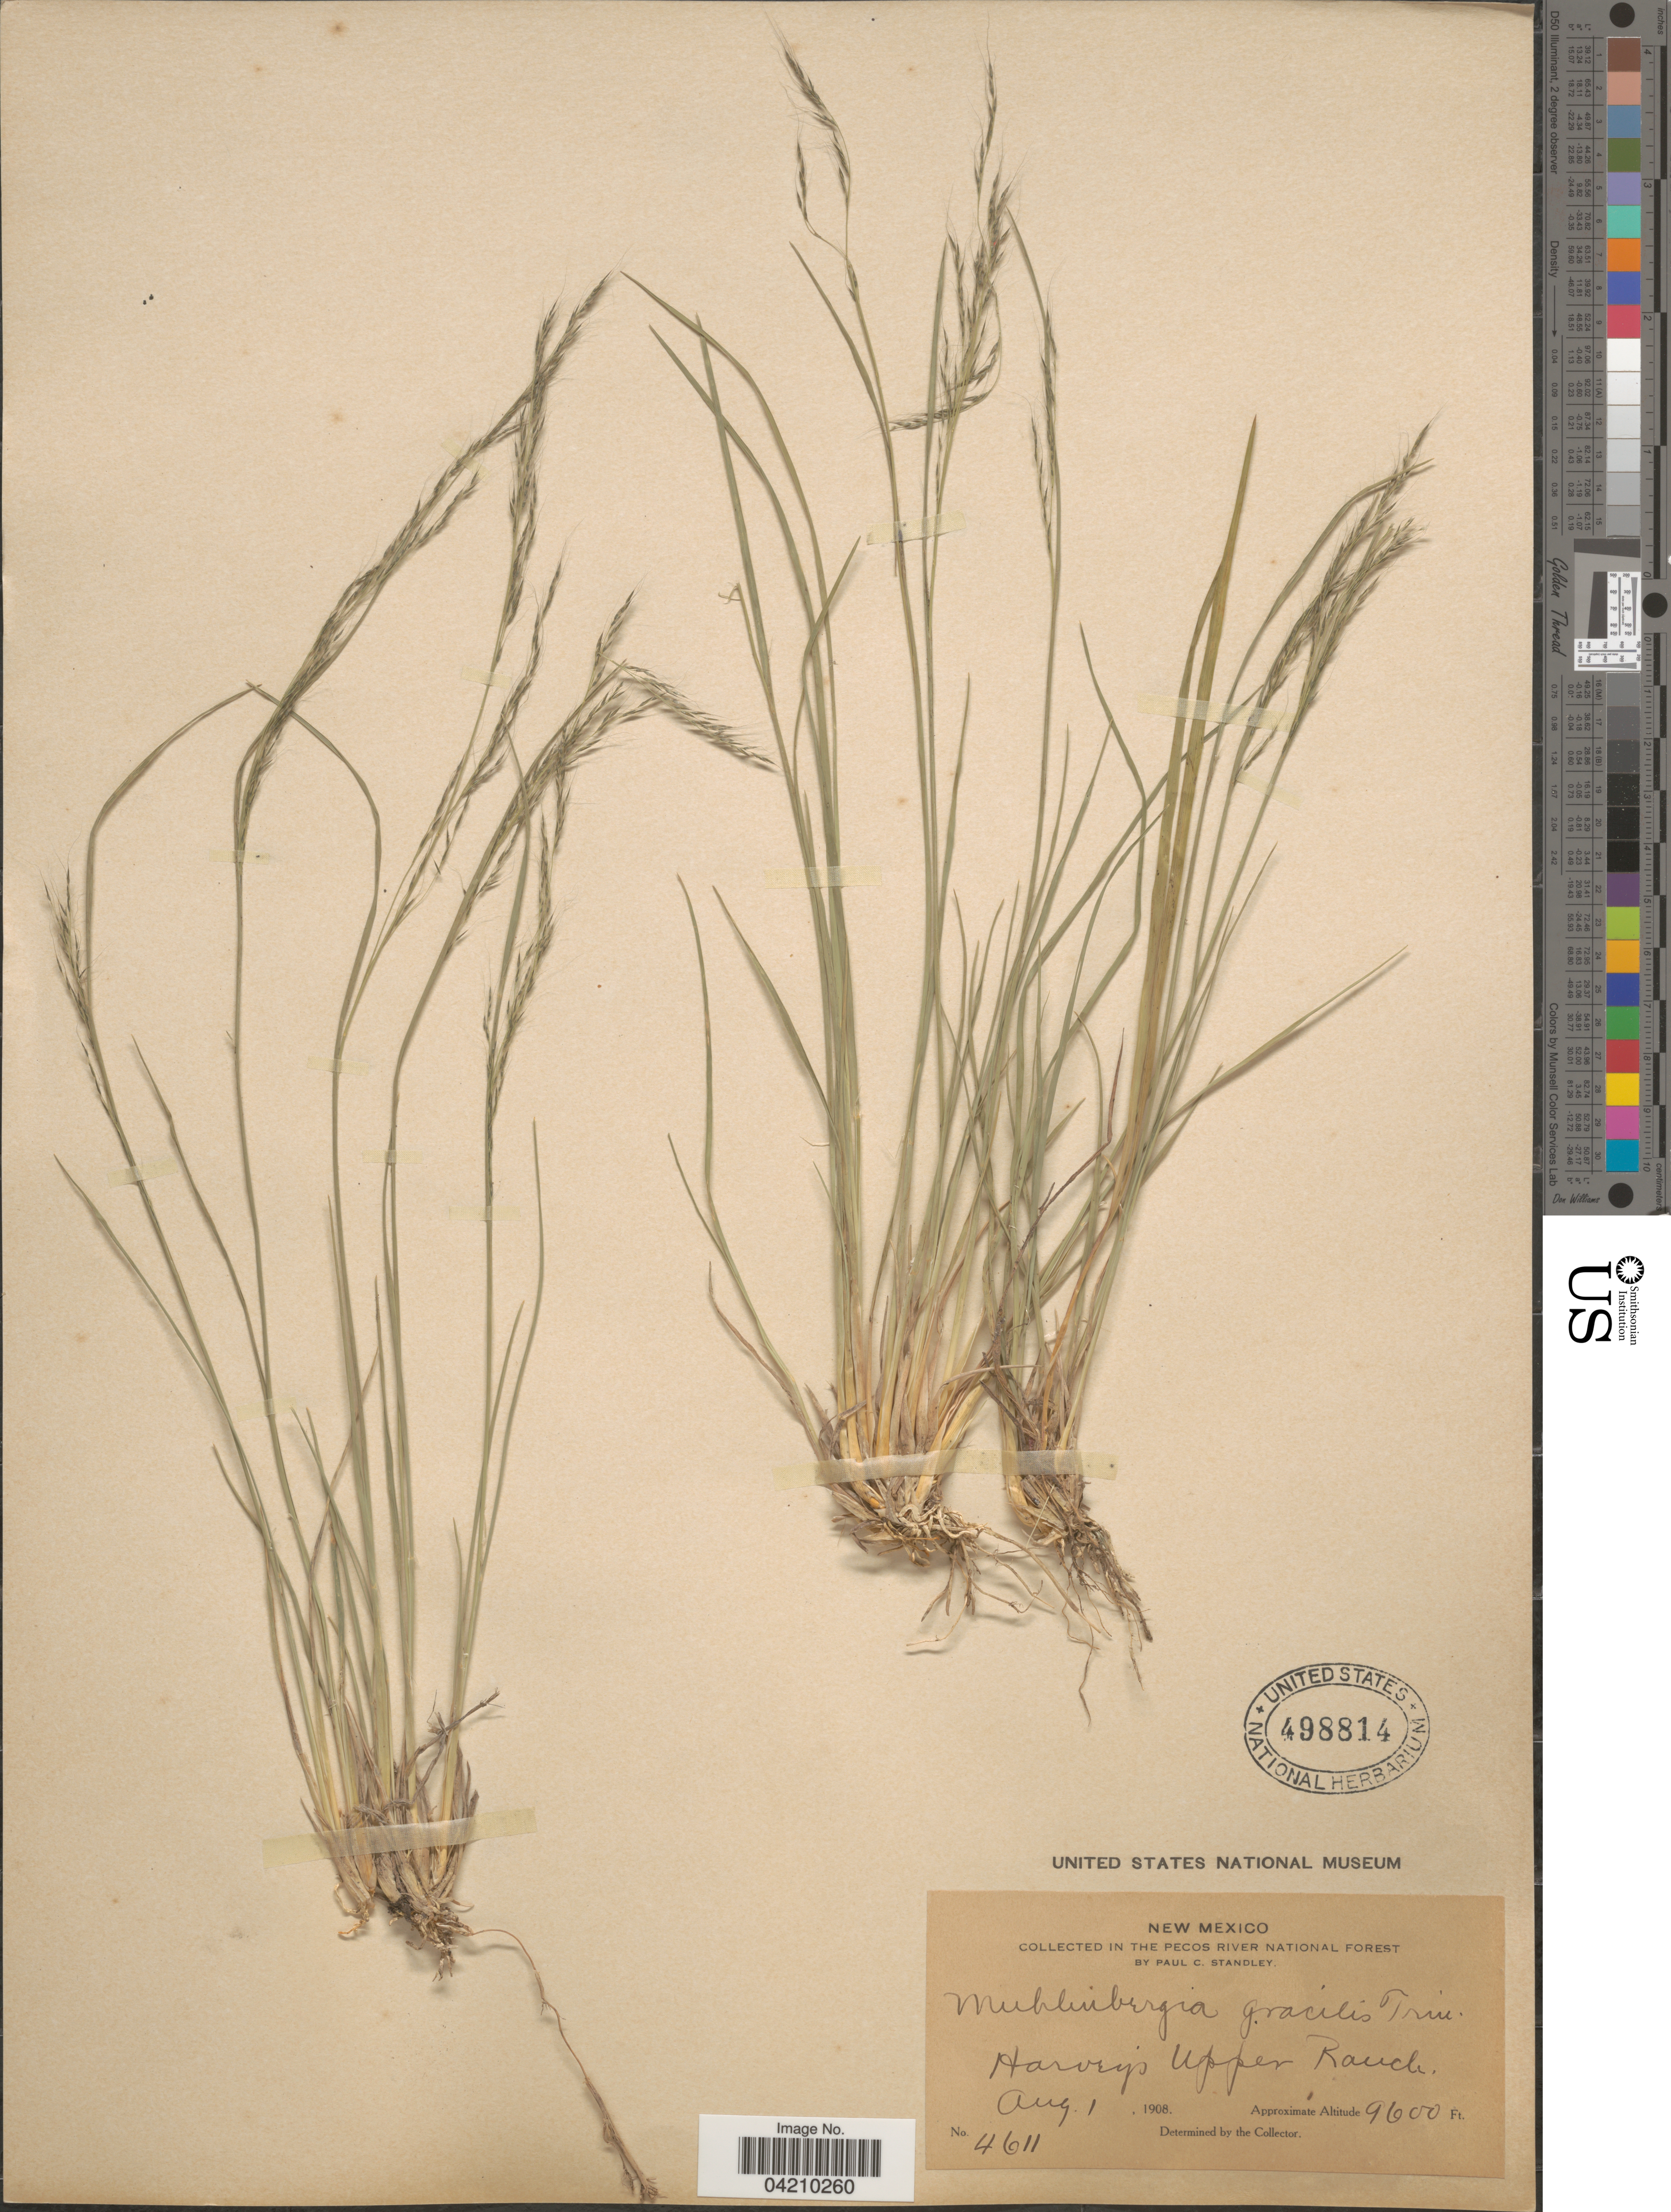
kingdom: Plantae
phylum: Tracheophyta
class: Liliopsida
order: Poales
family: Poaceae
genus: Muhlenbergia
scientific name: Muhlenbergia montana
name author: (Nutt.) Hitchc.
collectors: P. C. Standley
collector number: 4611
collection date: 1908-08-01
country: United States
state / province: New Mexico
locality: The Pecos River National Forest. Harvey's Upper Ranch.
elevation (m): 2926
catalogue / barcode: US 498814